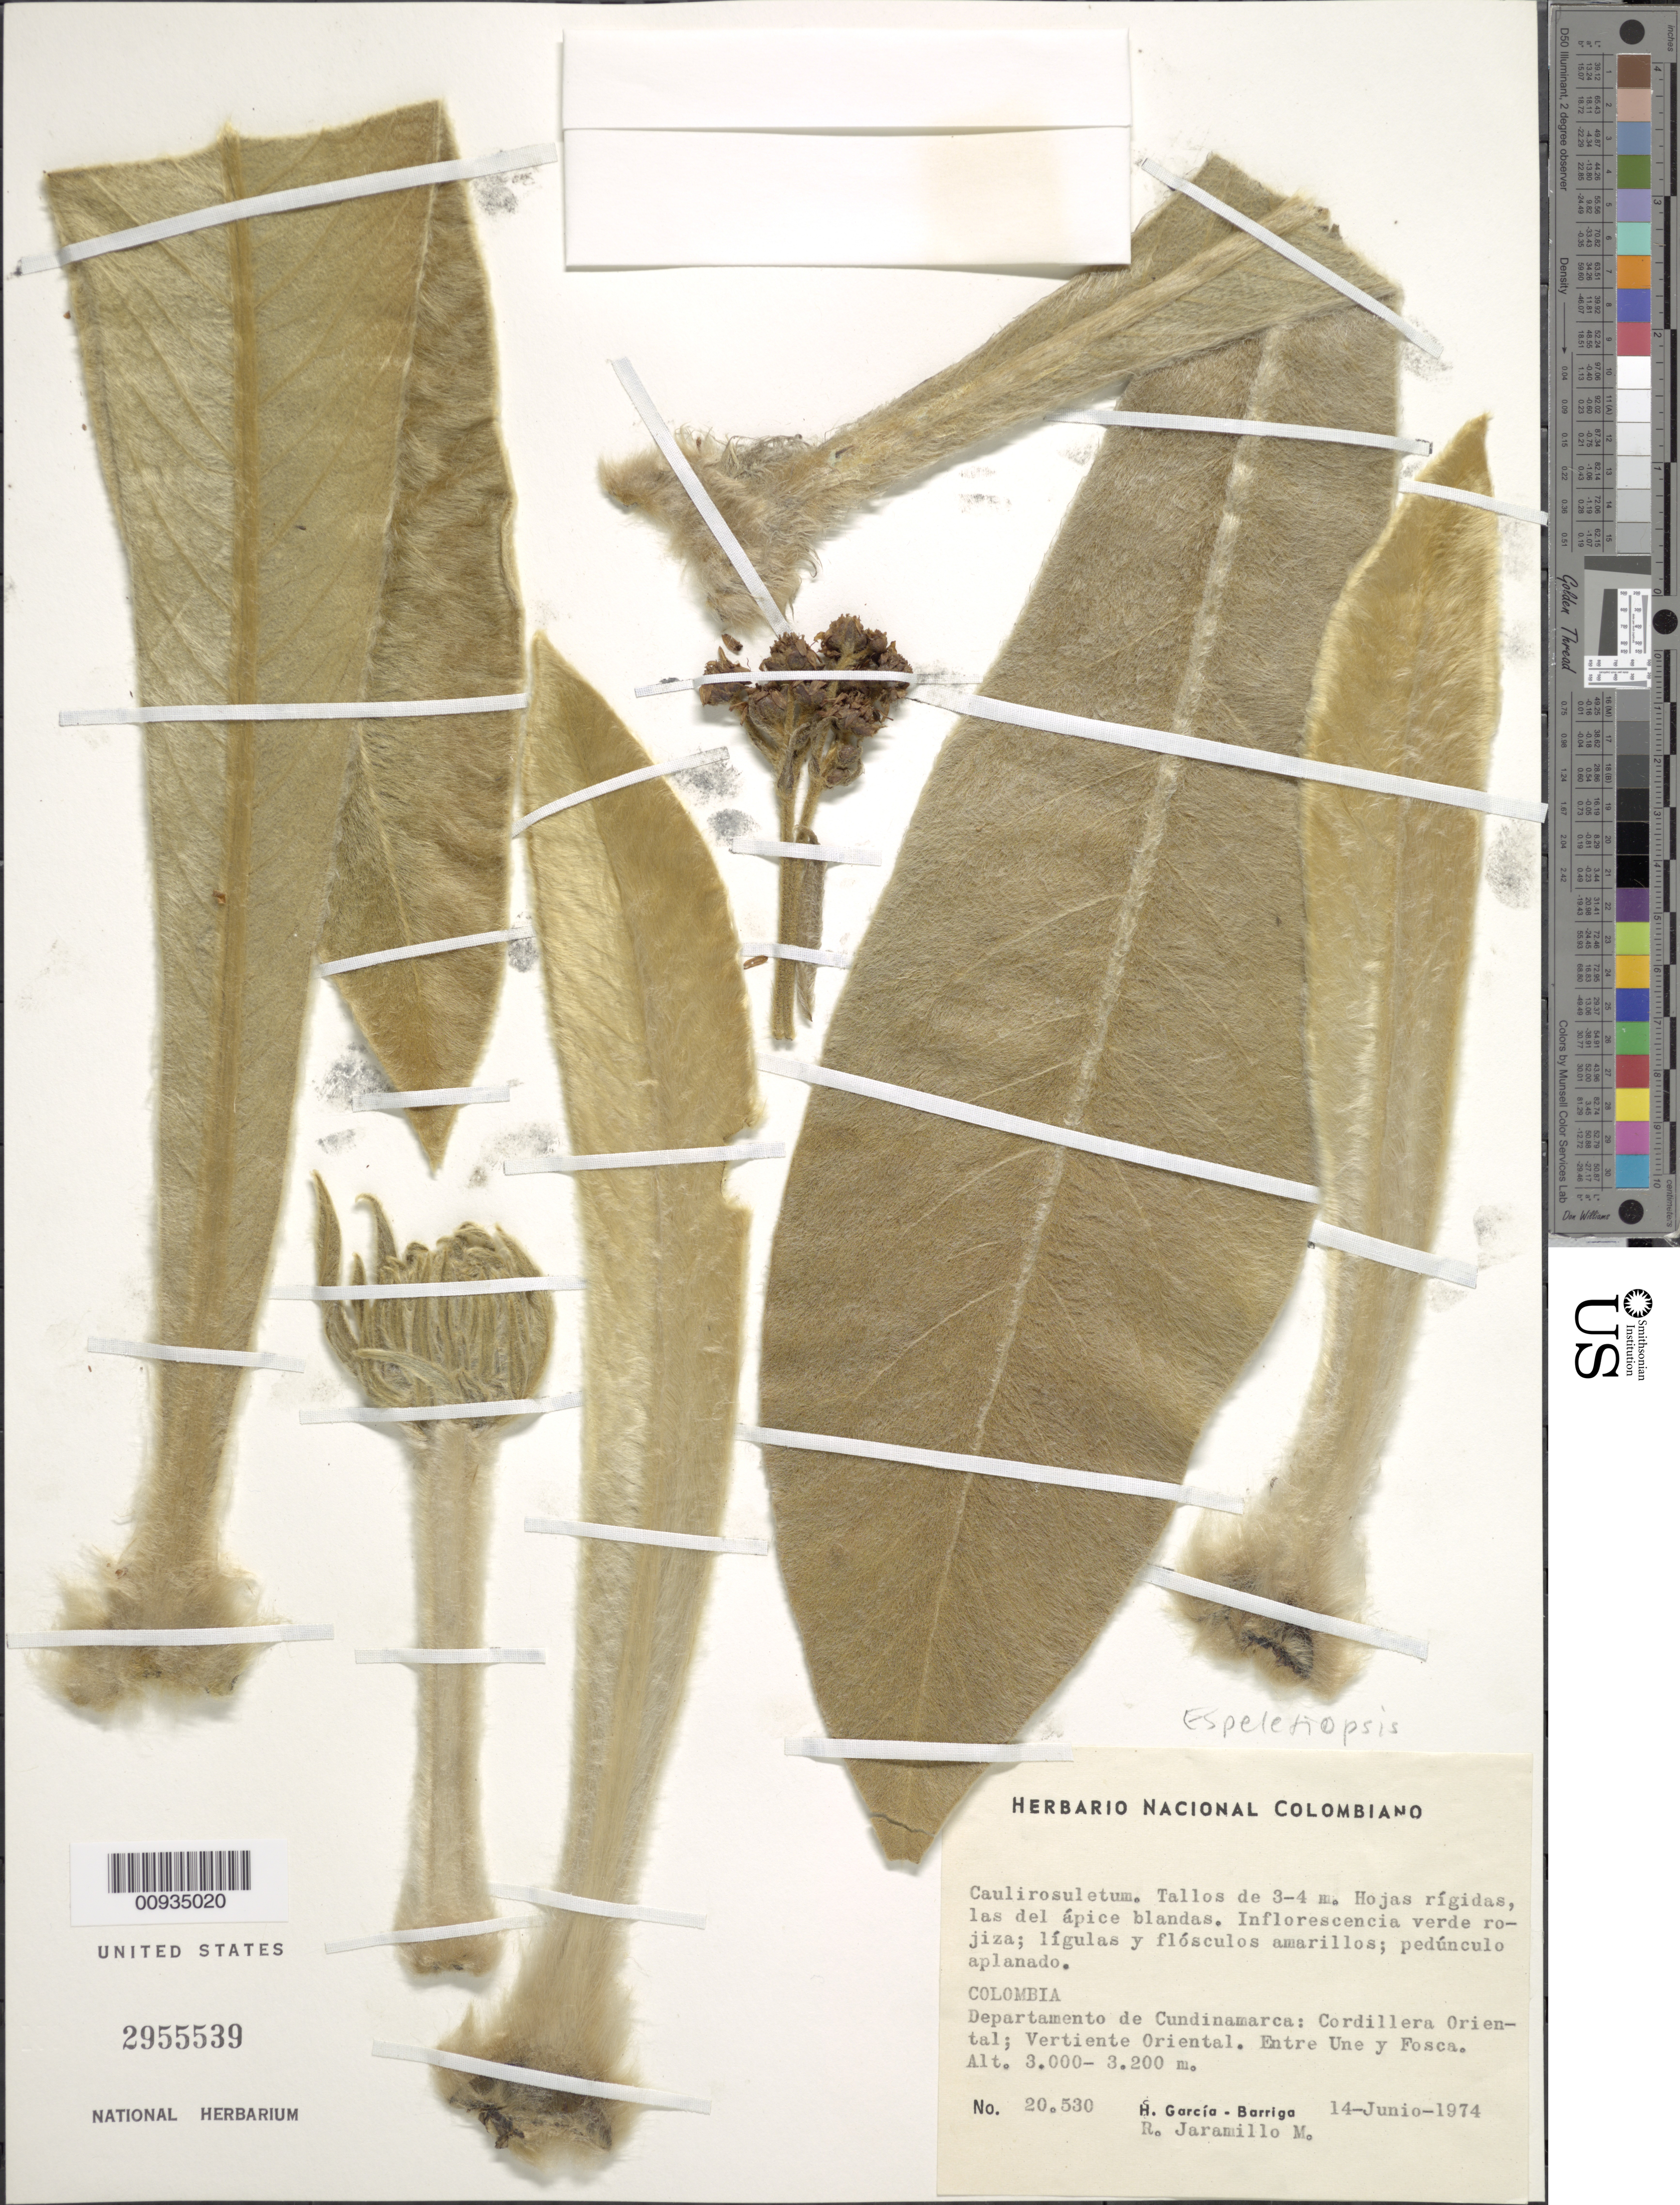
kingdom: Plantae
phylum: Tracheophyta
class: Magnoliopsida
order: Asterales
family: Asteraceae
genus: Espeletiopsis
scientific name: Espeletiopsis sp.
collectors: H. García Barriga & R. Jaramillo M.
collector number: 20530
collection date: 1974-06-14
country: Colombia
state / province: Cundinamarca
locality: Cordillera Oriental, Vertiente Oriental, entre Une y Fosca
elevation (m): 3000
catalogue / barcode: US 2955539